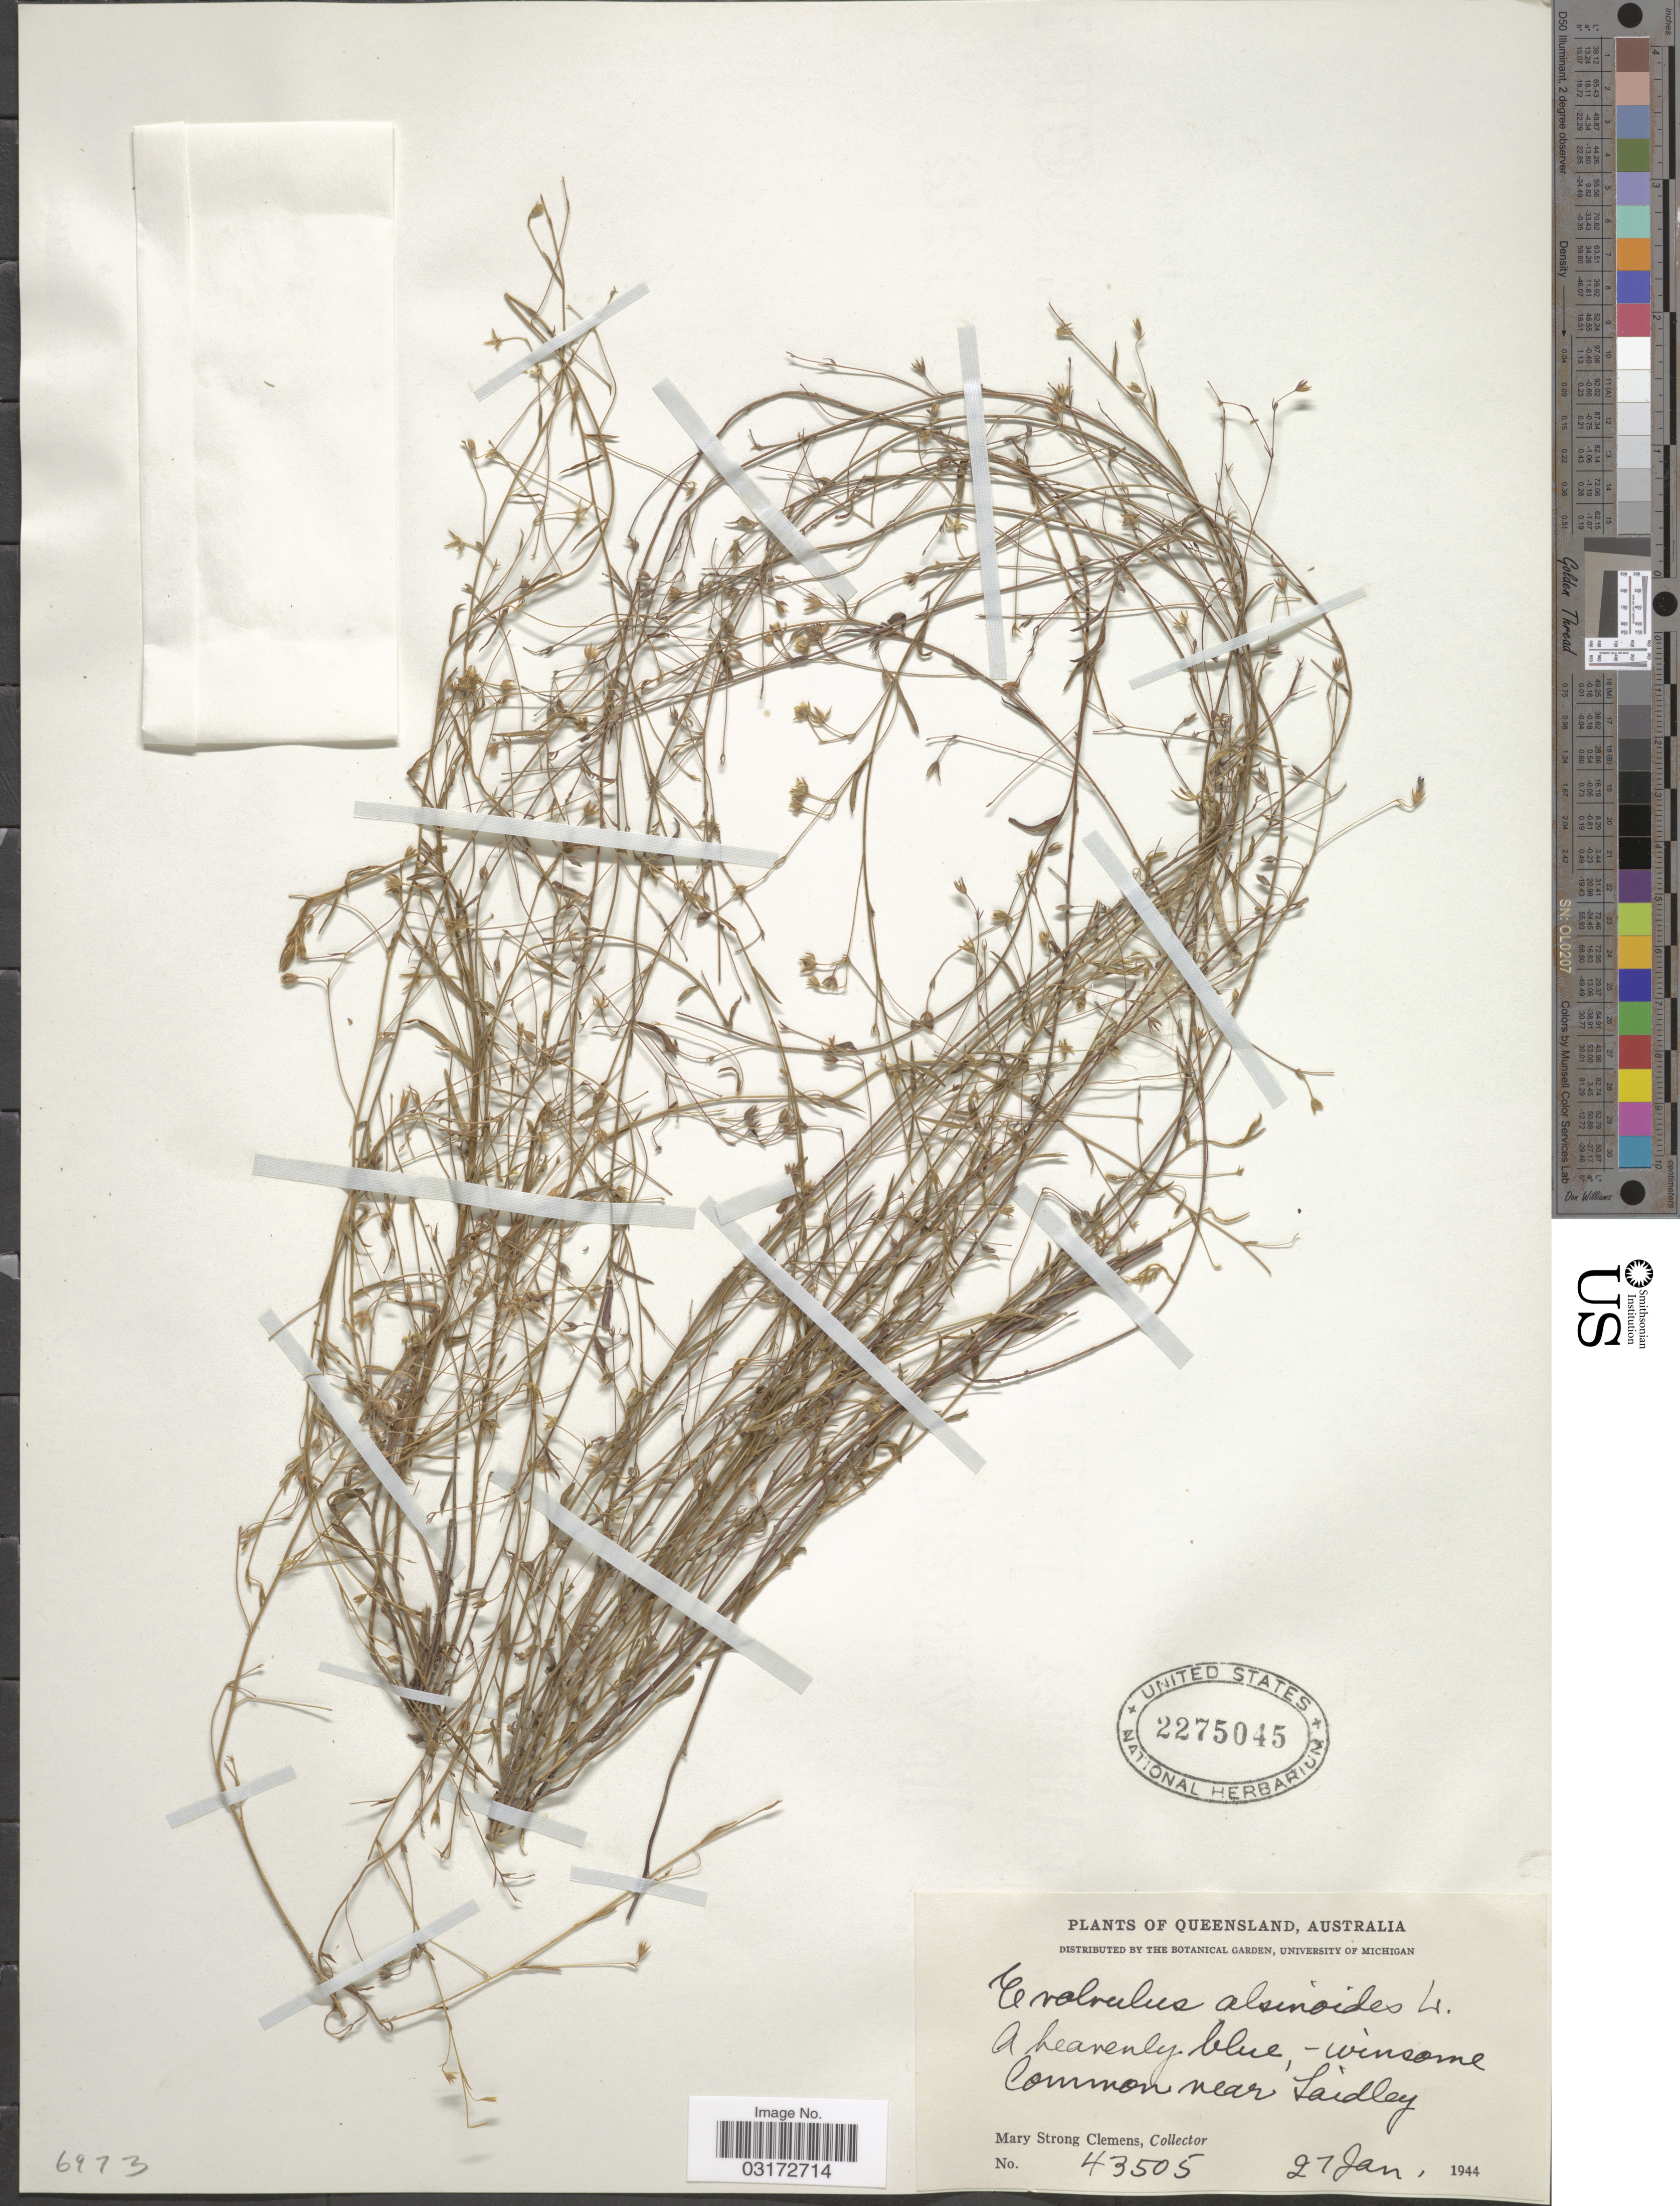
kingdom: Plantae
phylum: Tracheophyta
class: Magnoliopsida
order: Solanales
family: Convolvulaceae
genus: Evolvulus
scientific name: Evolvulus alsinoides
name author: (L.) L.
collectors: M. S. Clemens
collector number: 43505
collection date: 1944-01-27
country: Australia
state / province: Queensland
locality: Common near Laidley.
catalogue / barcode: US 2275045